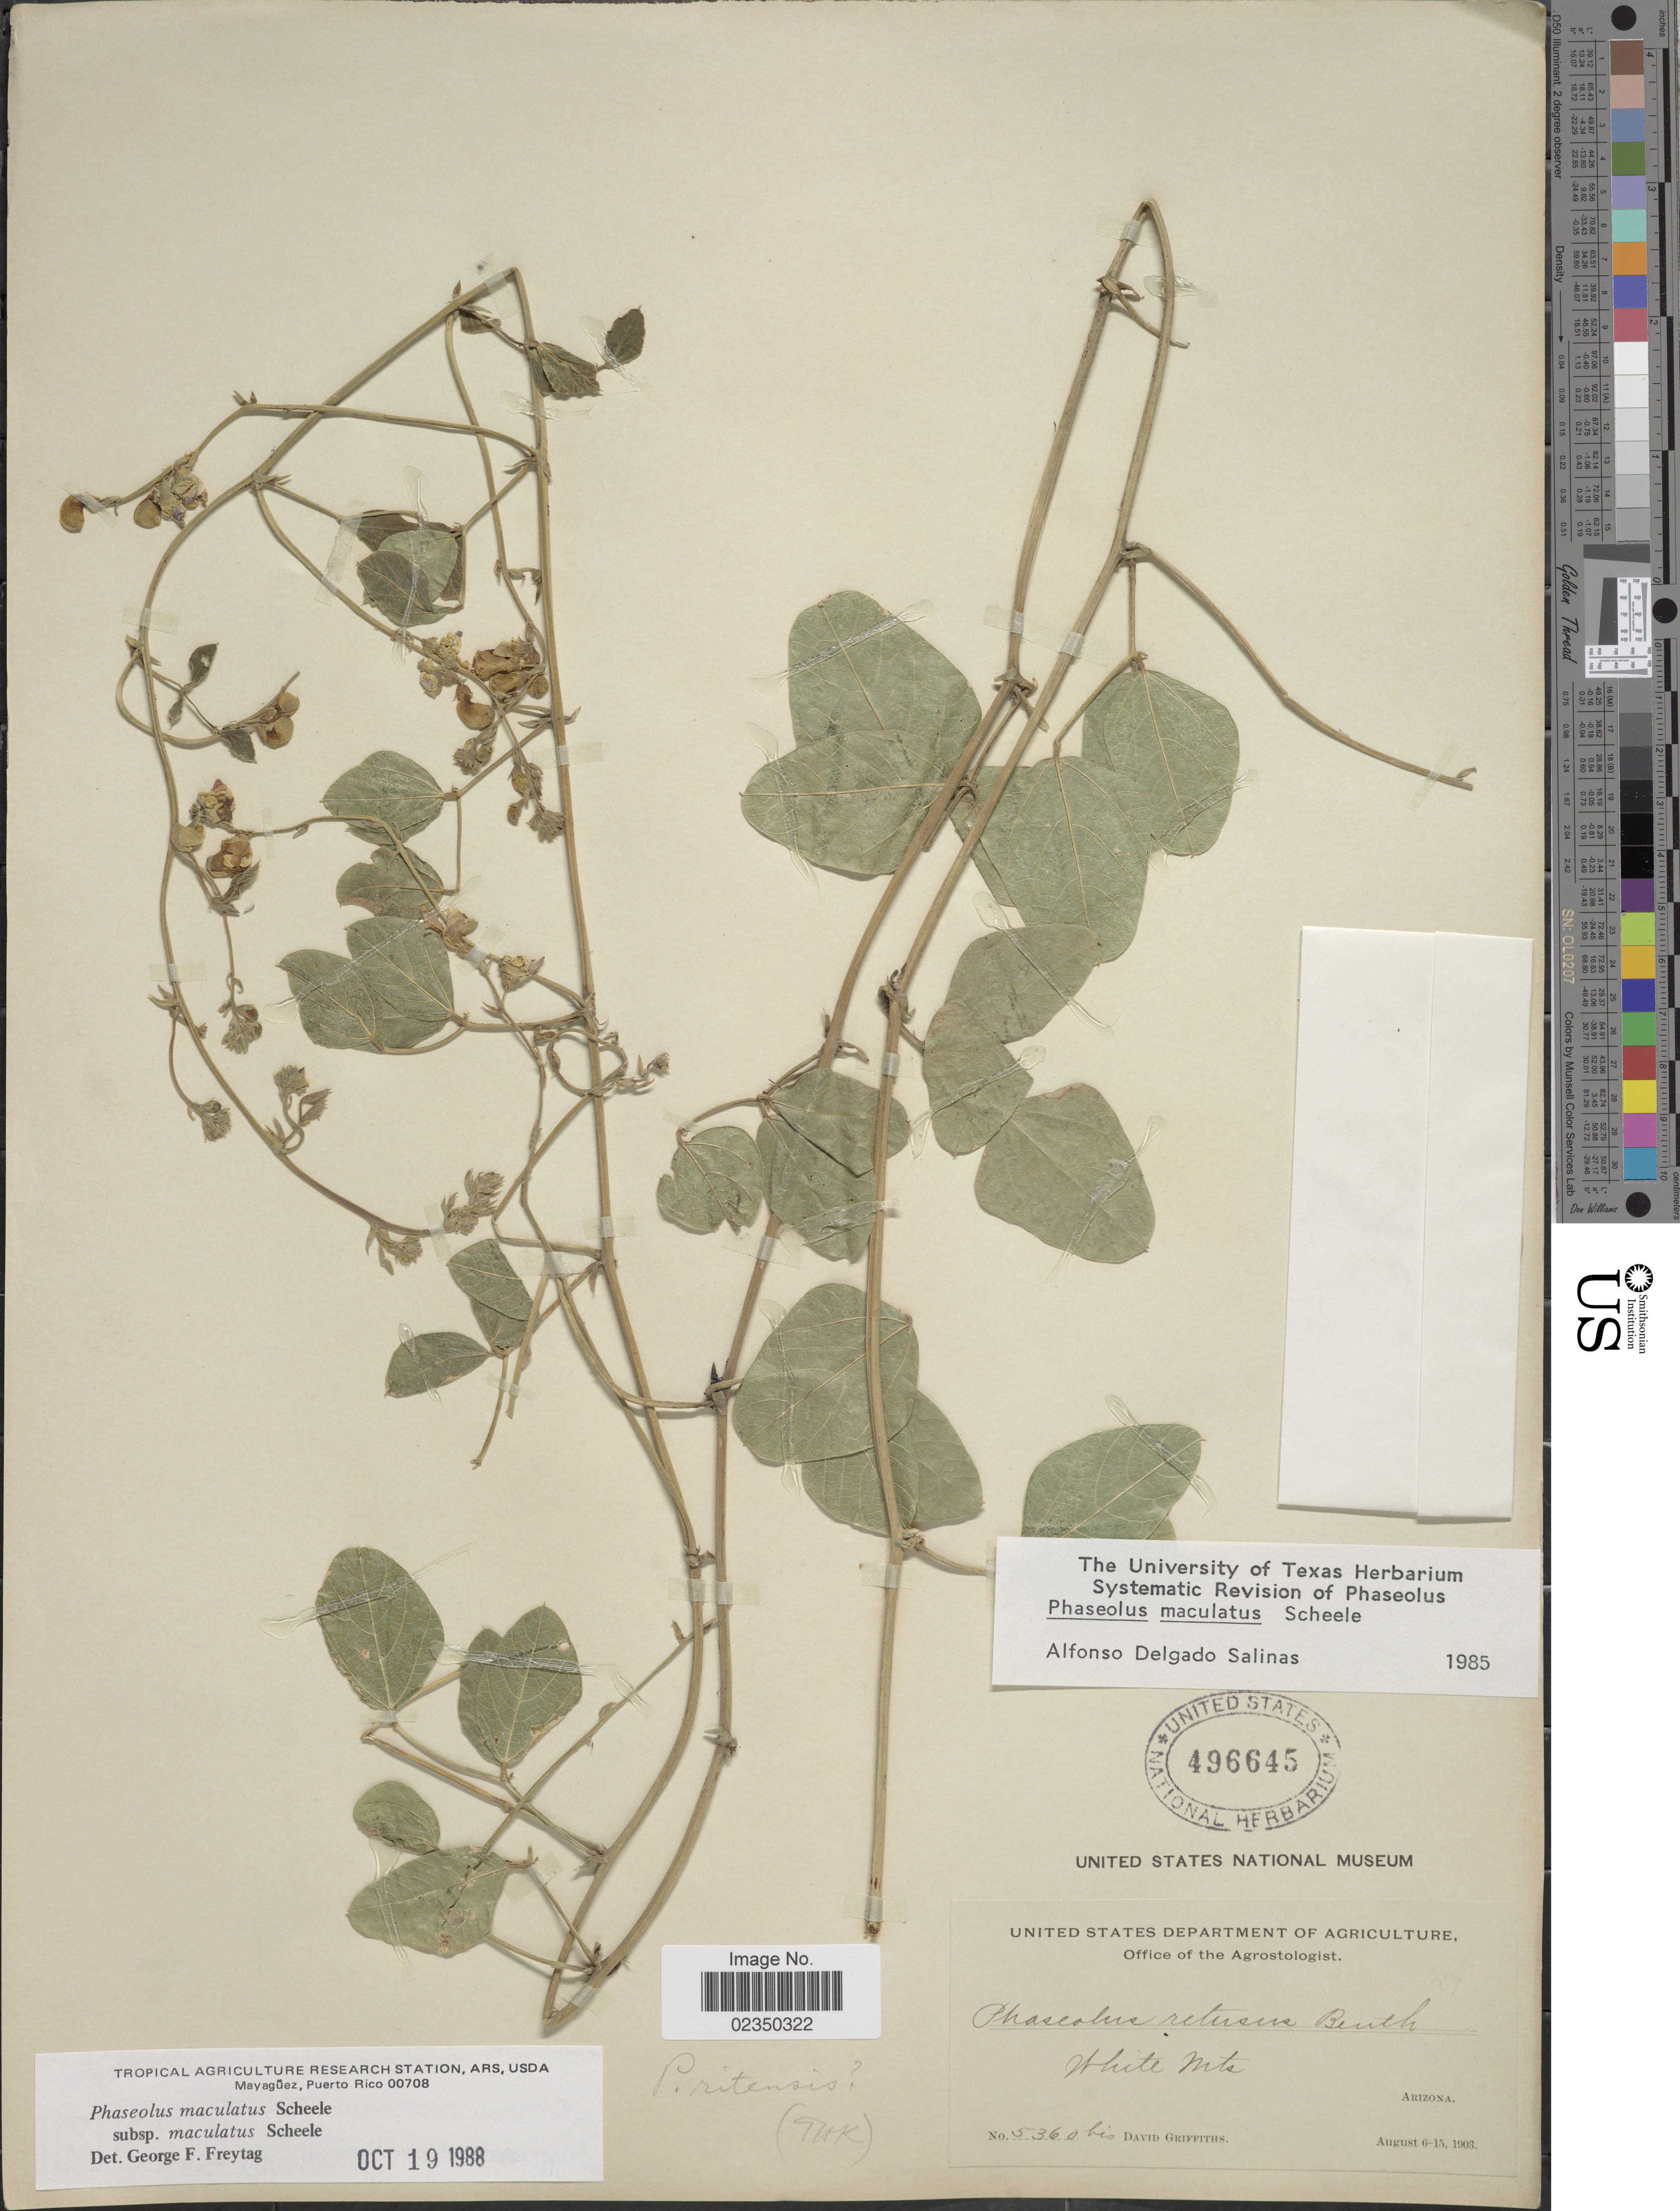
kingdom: Plantae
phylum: Tracheophyta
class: Magnoliopsida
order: Fabales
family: Fabaceae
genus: Phaseolus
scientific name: Phaseolus maculatus subsp. maculatus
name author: Scheele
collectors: D. Griffiths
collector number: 5360bis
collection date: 1903-08-06/1903-08-15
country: United States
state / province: Arizona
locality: White Mts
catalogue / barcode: US 496645